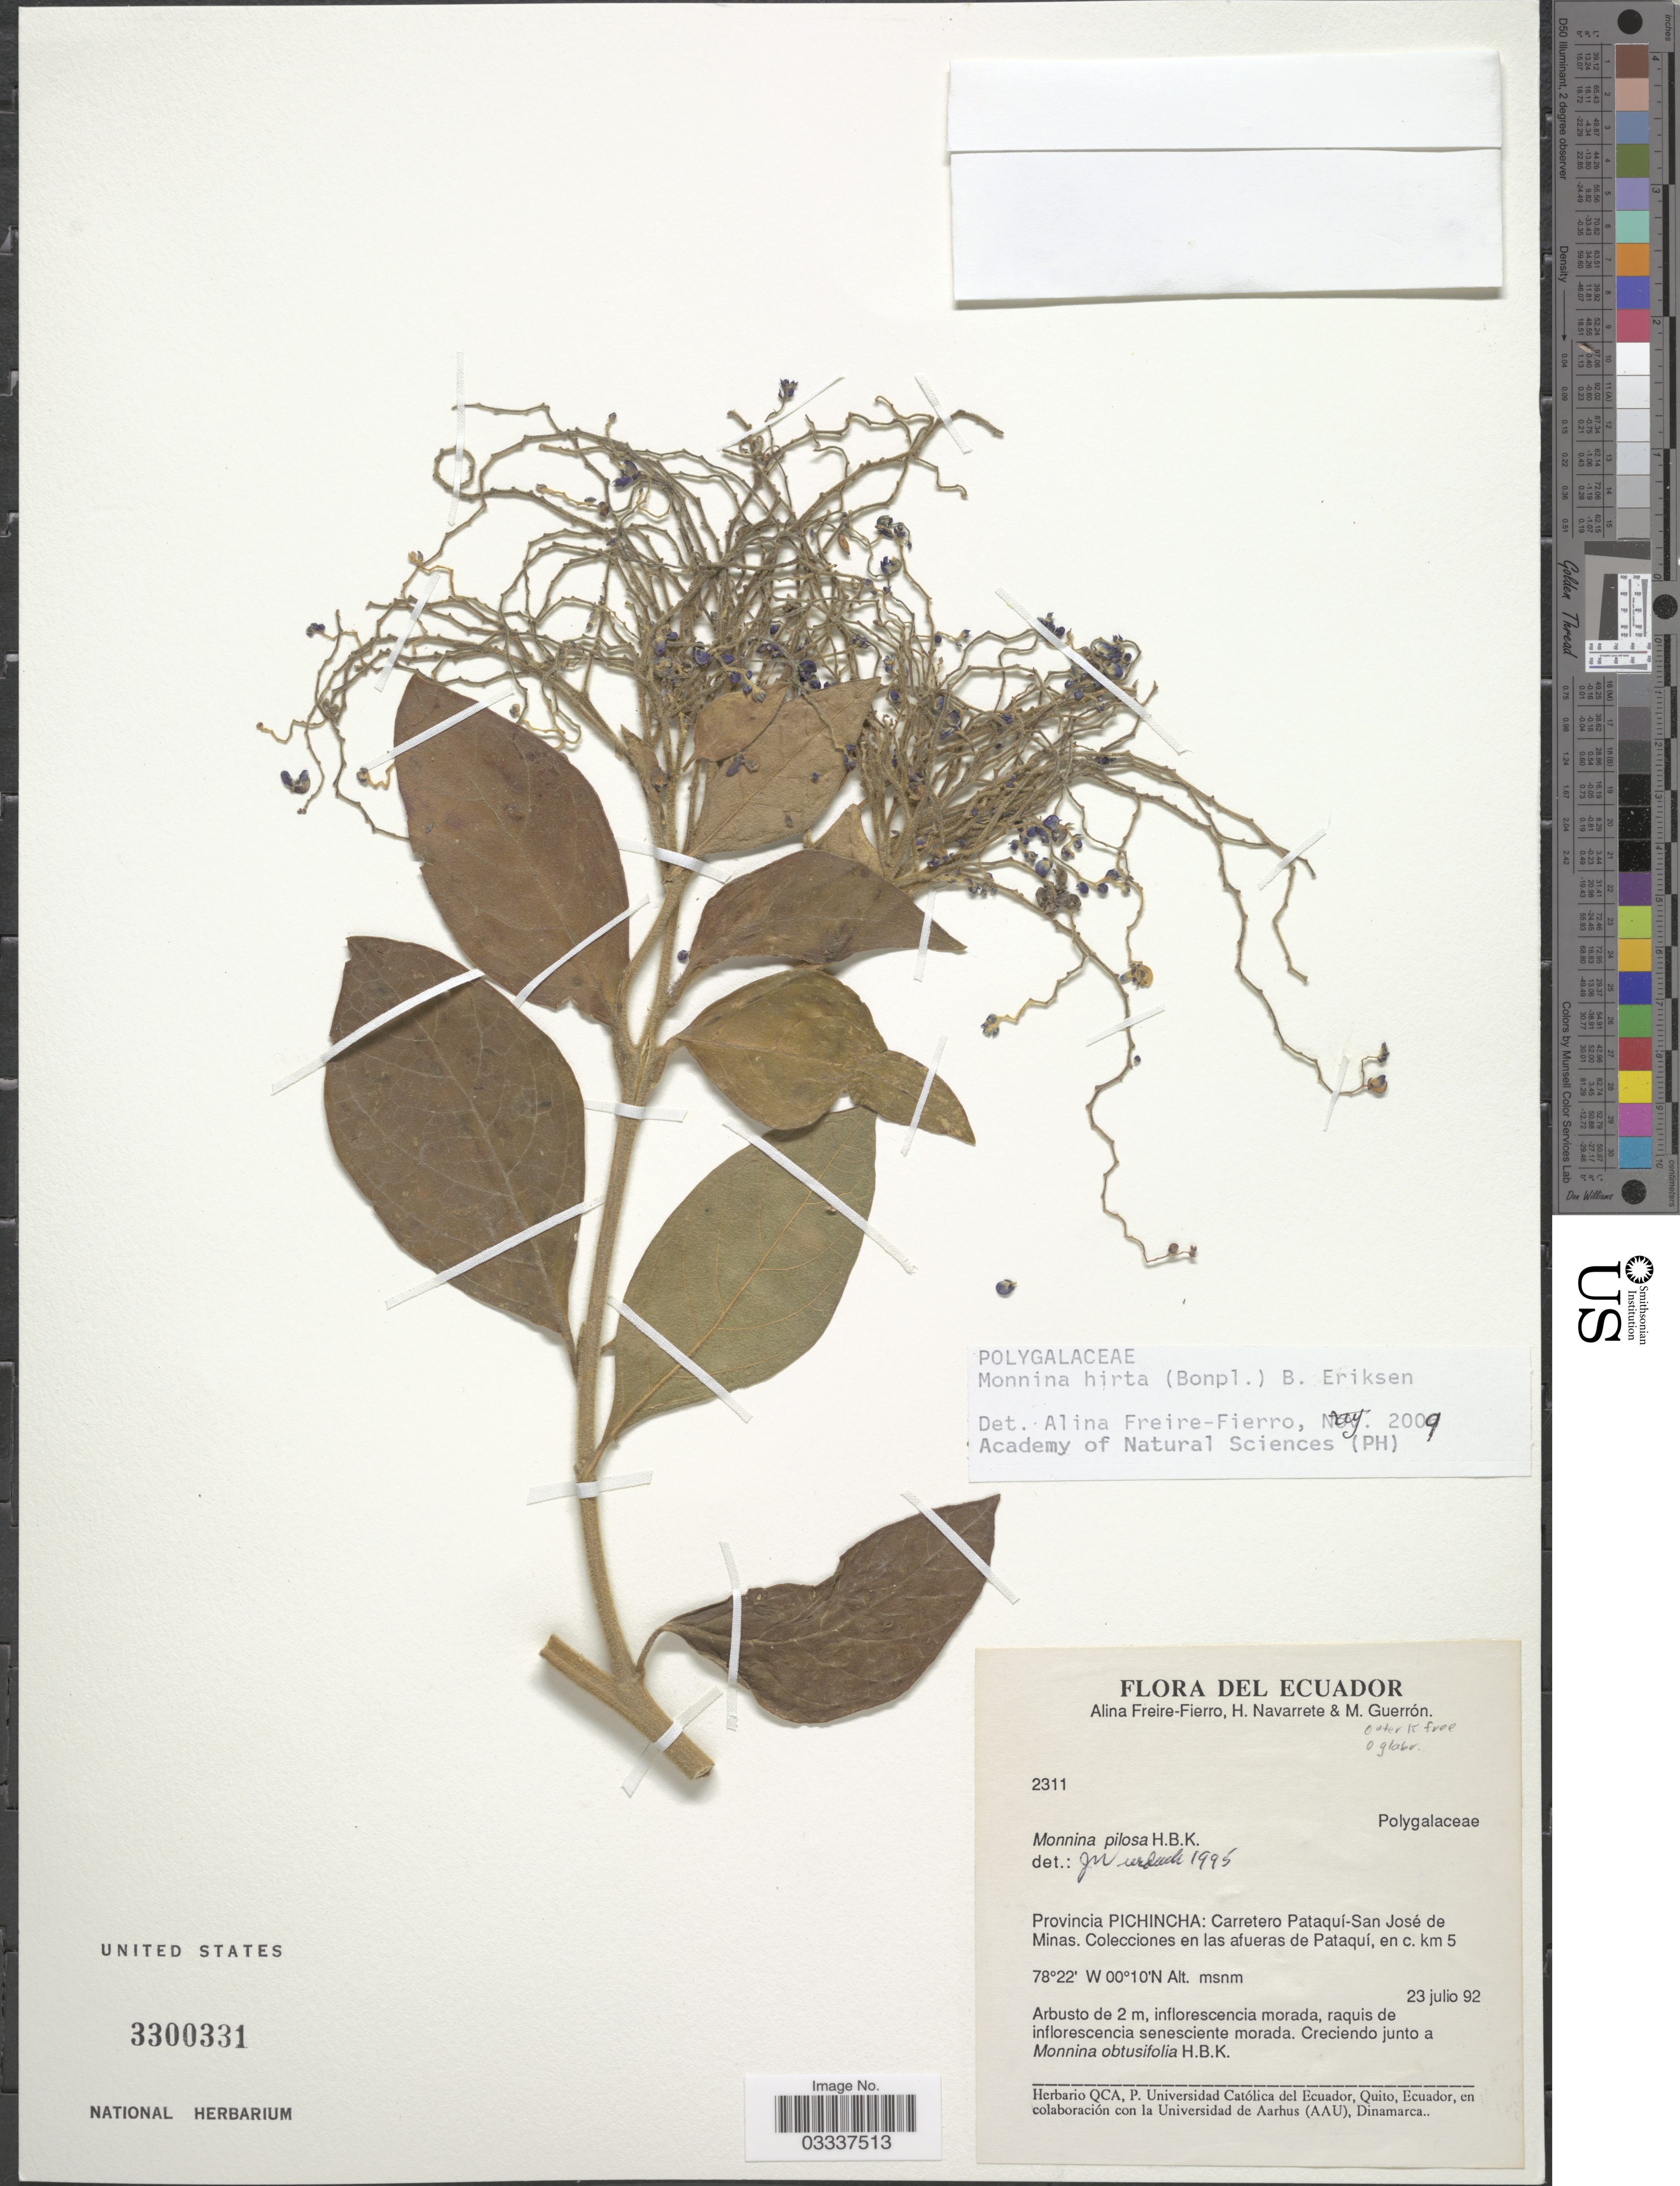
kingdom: Plantae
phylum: Tracheophyta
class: Magnoliopsida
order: Fabales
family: Polygalaceae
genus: Monnina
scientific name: Monnina hirta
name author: (Bonpl.) B. Eriksen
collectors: A. Freire-Fierro, H. Navarrete & M. Guerron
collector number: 2311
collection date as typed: Transcribed d/m/y: 23/7/92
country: Ecuador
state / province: Pichincha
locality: Carretero Pataquí-San José de Minas. Colecciones en las afueras de Pataquí, en c. km 5.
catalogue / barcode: US 3300331